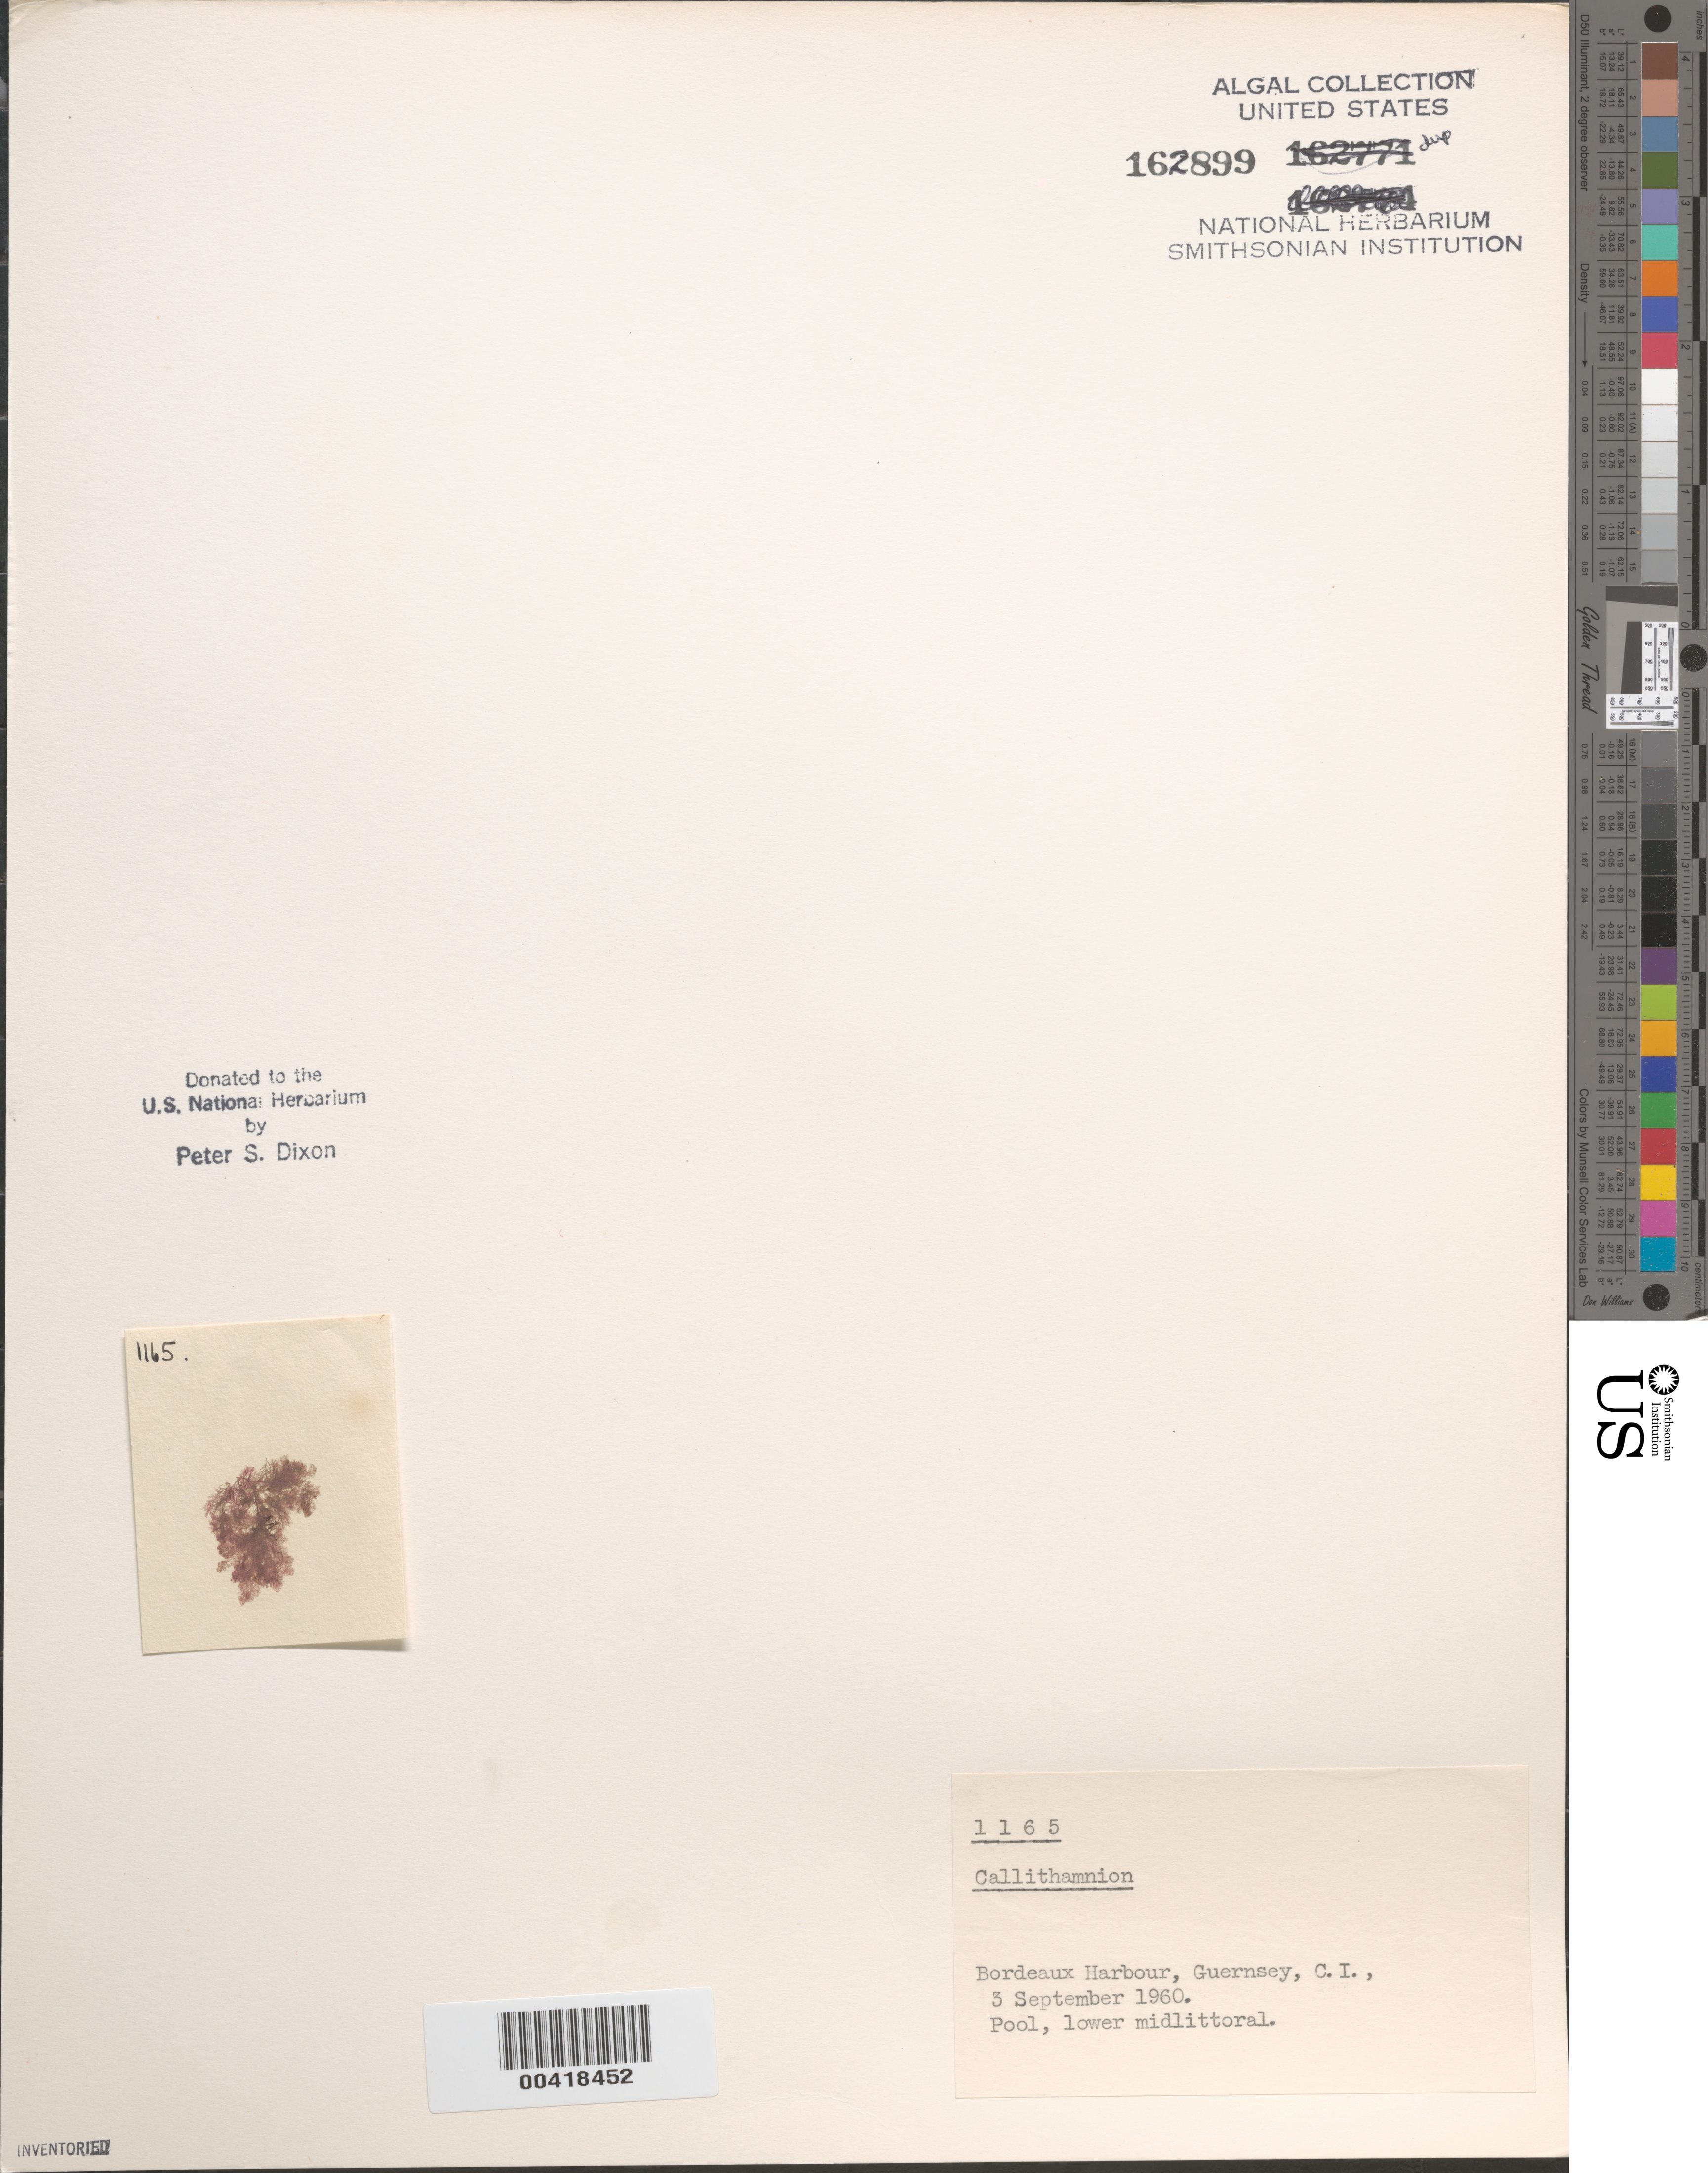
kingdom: Plantae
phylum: Rhodophyta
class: Florideophyceae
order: Ceramiales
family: Callithamniaceae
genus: Callithamnion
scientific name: Callithamnion sp.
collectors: P. S. Dixon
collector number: PSD 1165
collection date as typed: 03 Sep 1960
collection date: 1960-09-03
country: United Kingdom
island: Guernsey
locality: Bordeaux Harbour. Bailiwick of Guernsey.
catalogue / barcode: US 162899